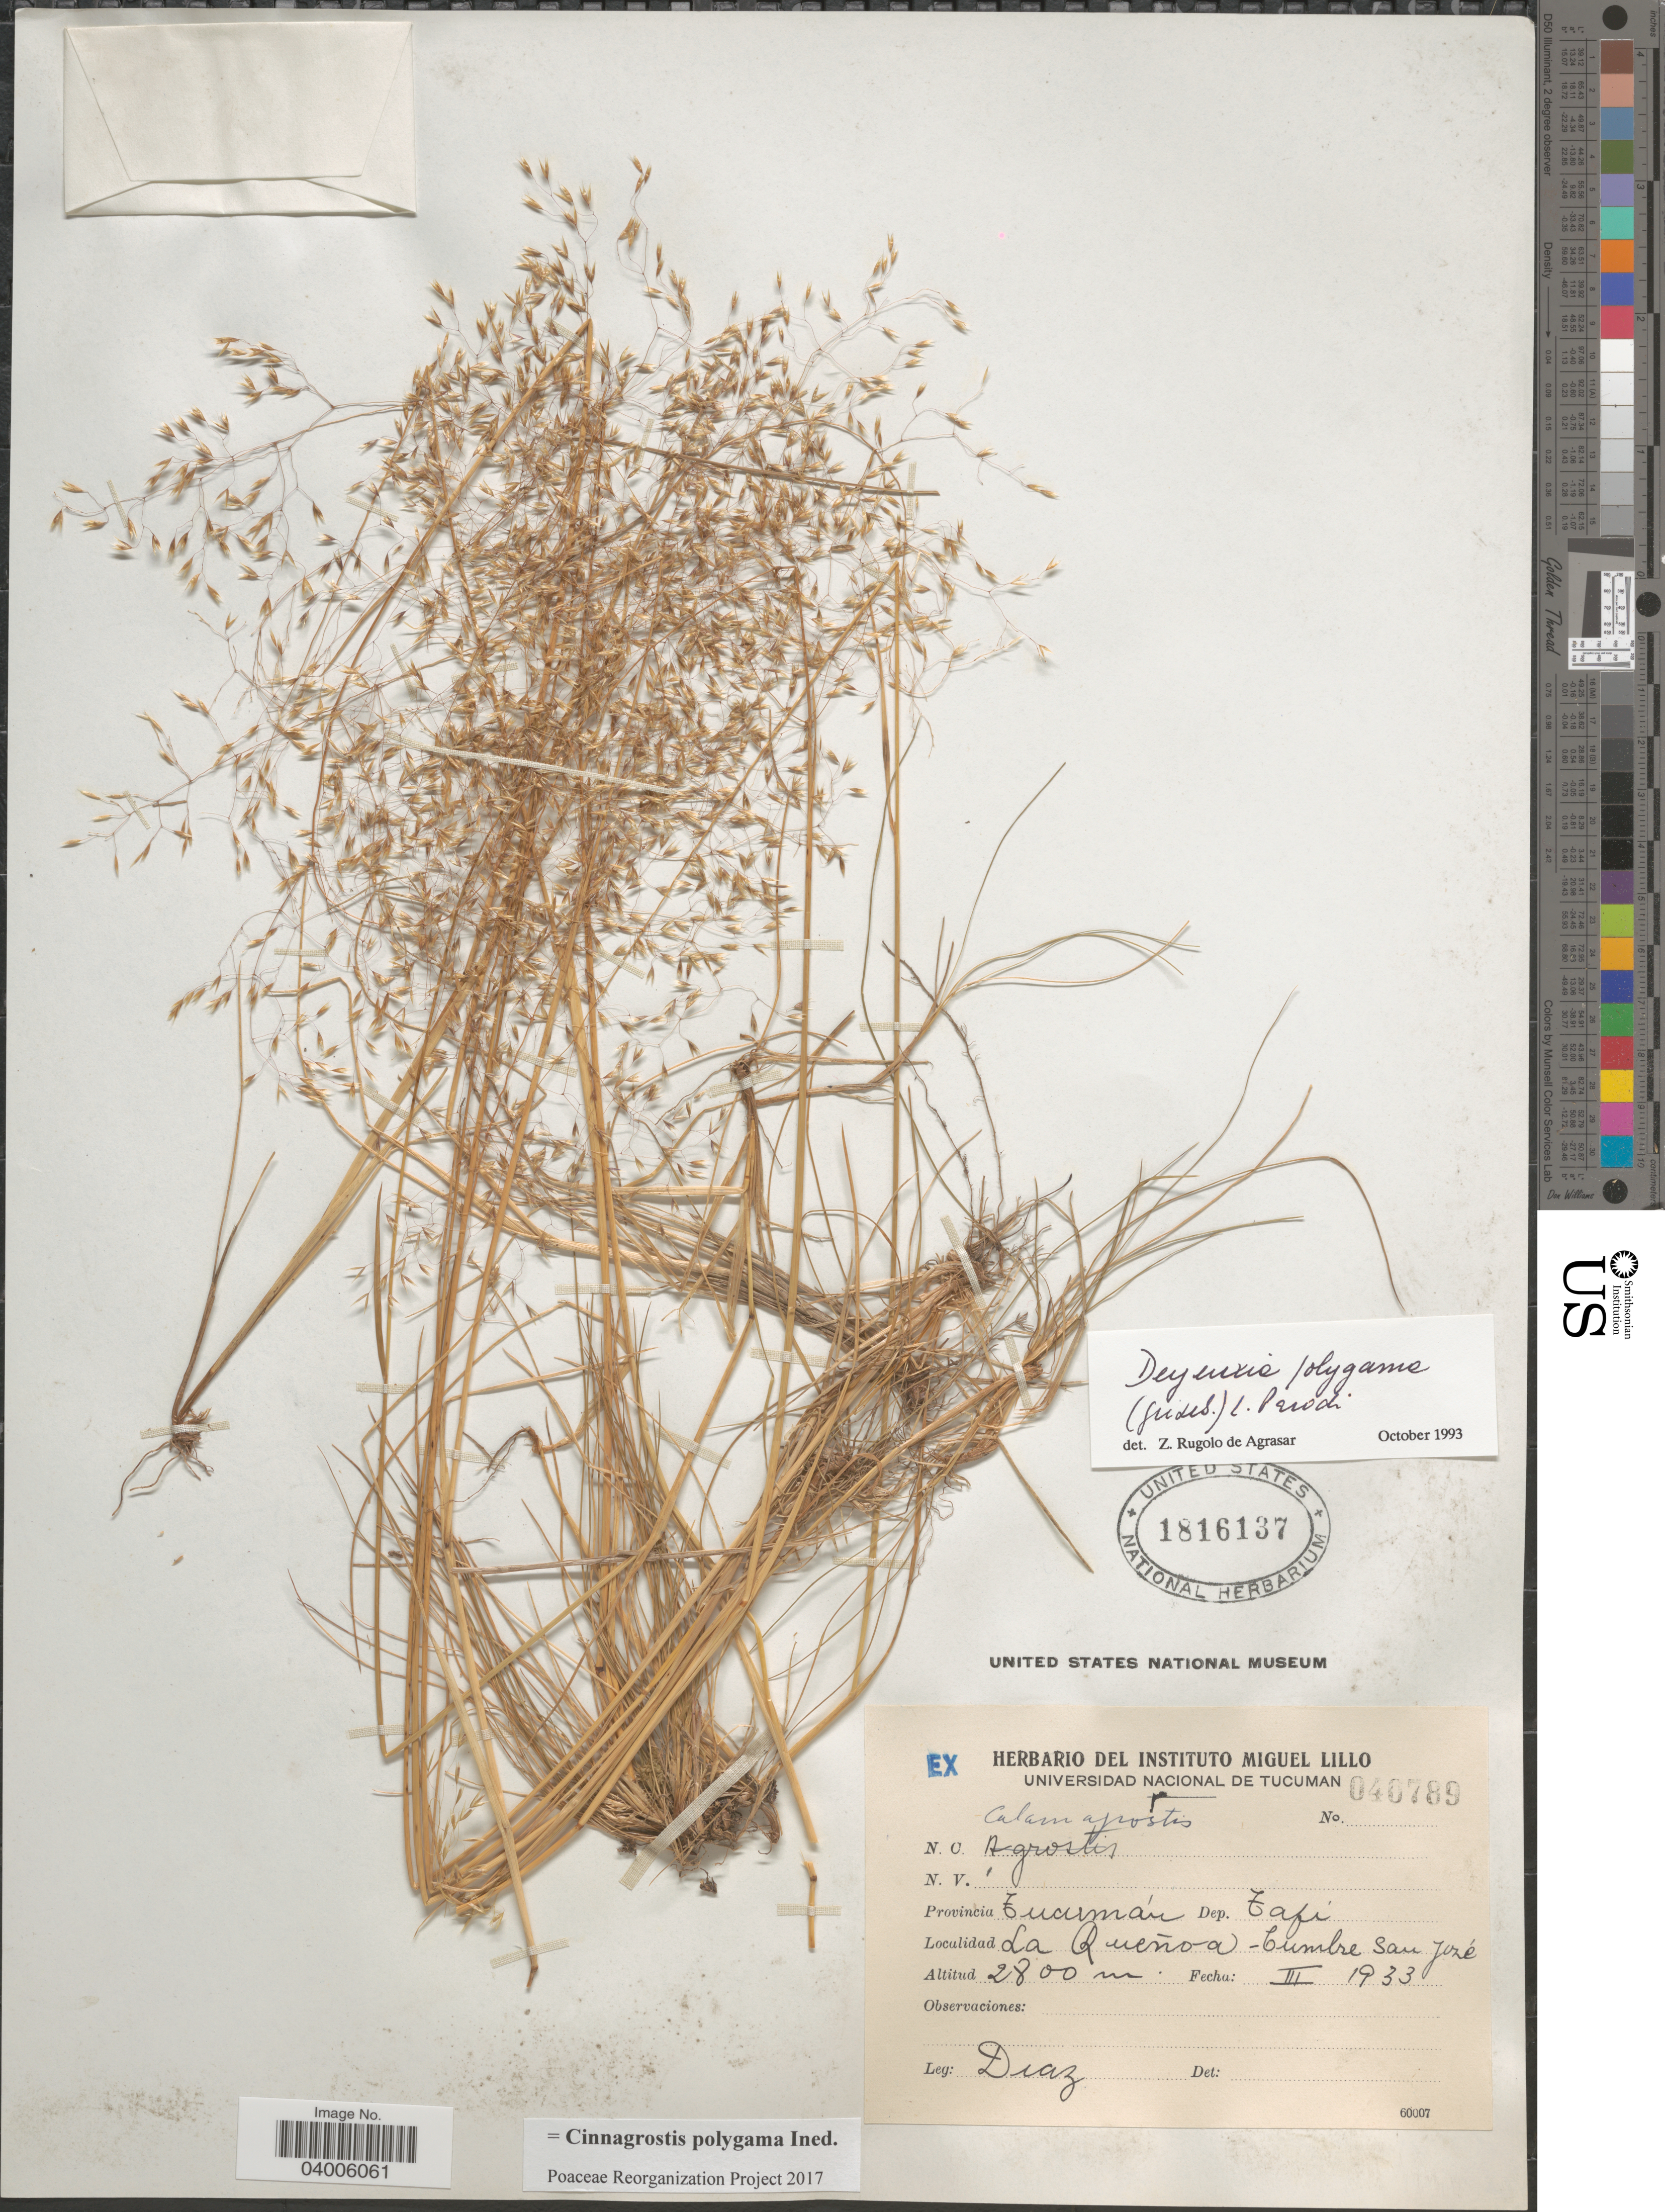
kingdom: Plantae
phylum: Tracheophyta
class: Liliopsida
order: Poales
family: Poaceae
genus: Cinnagrostis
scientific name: Cinnagrostis polygama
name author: Griseb.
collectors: Diaz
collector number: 040789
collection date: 1933-03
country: Argentina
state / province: Tucuman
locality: Dep. Tafi. La Queñoa- Cumbre San José.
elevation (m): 2800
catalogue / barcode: US 1816137